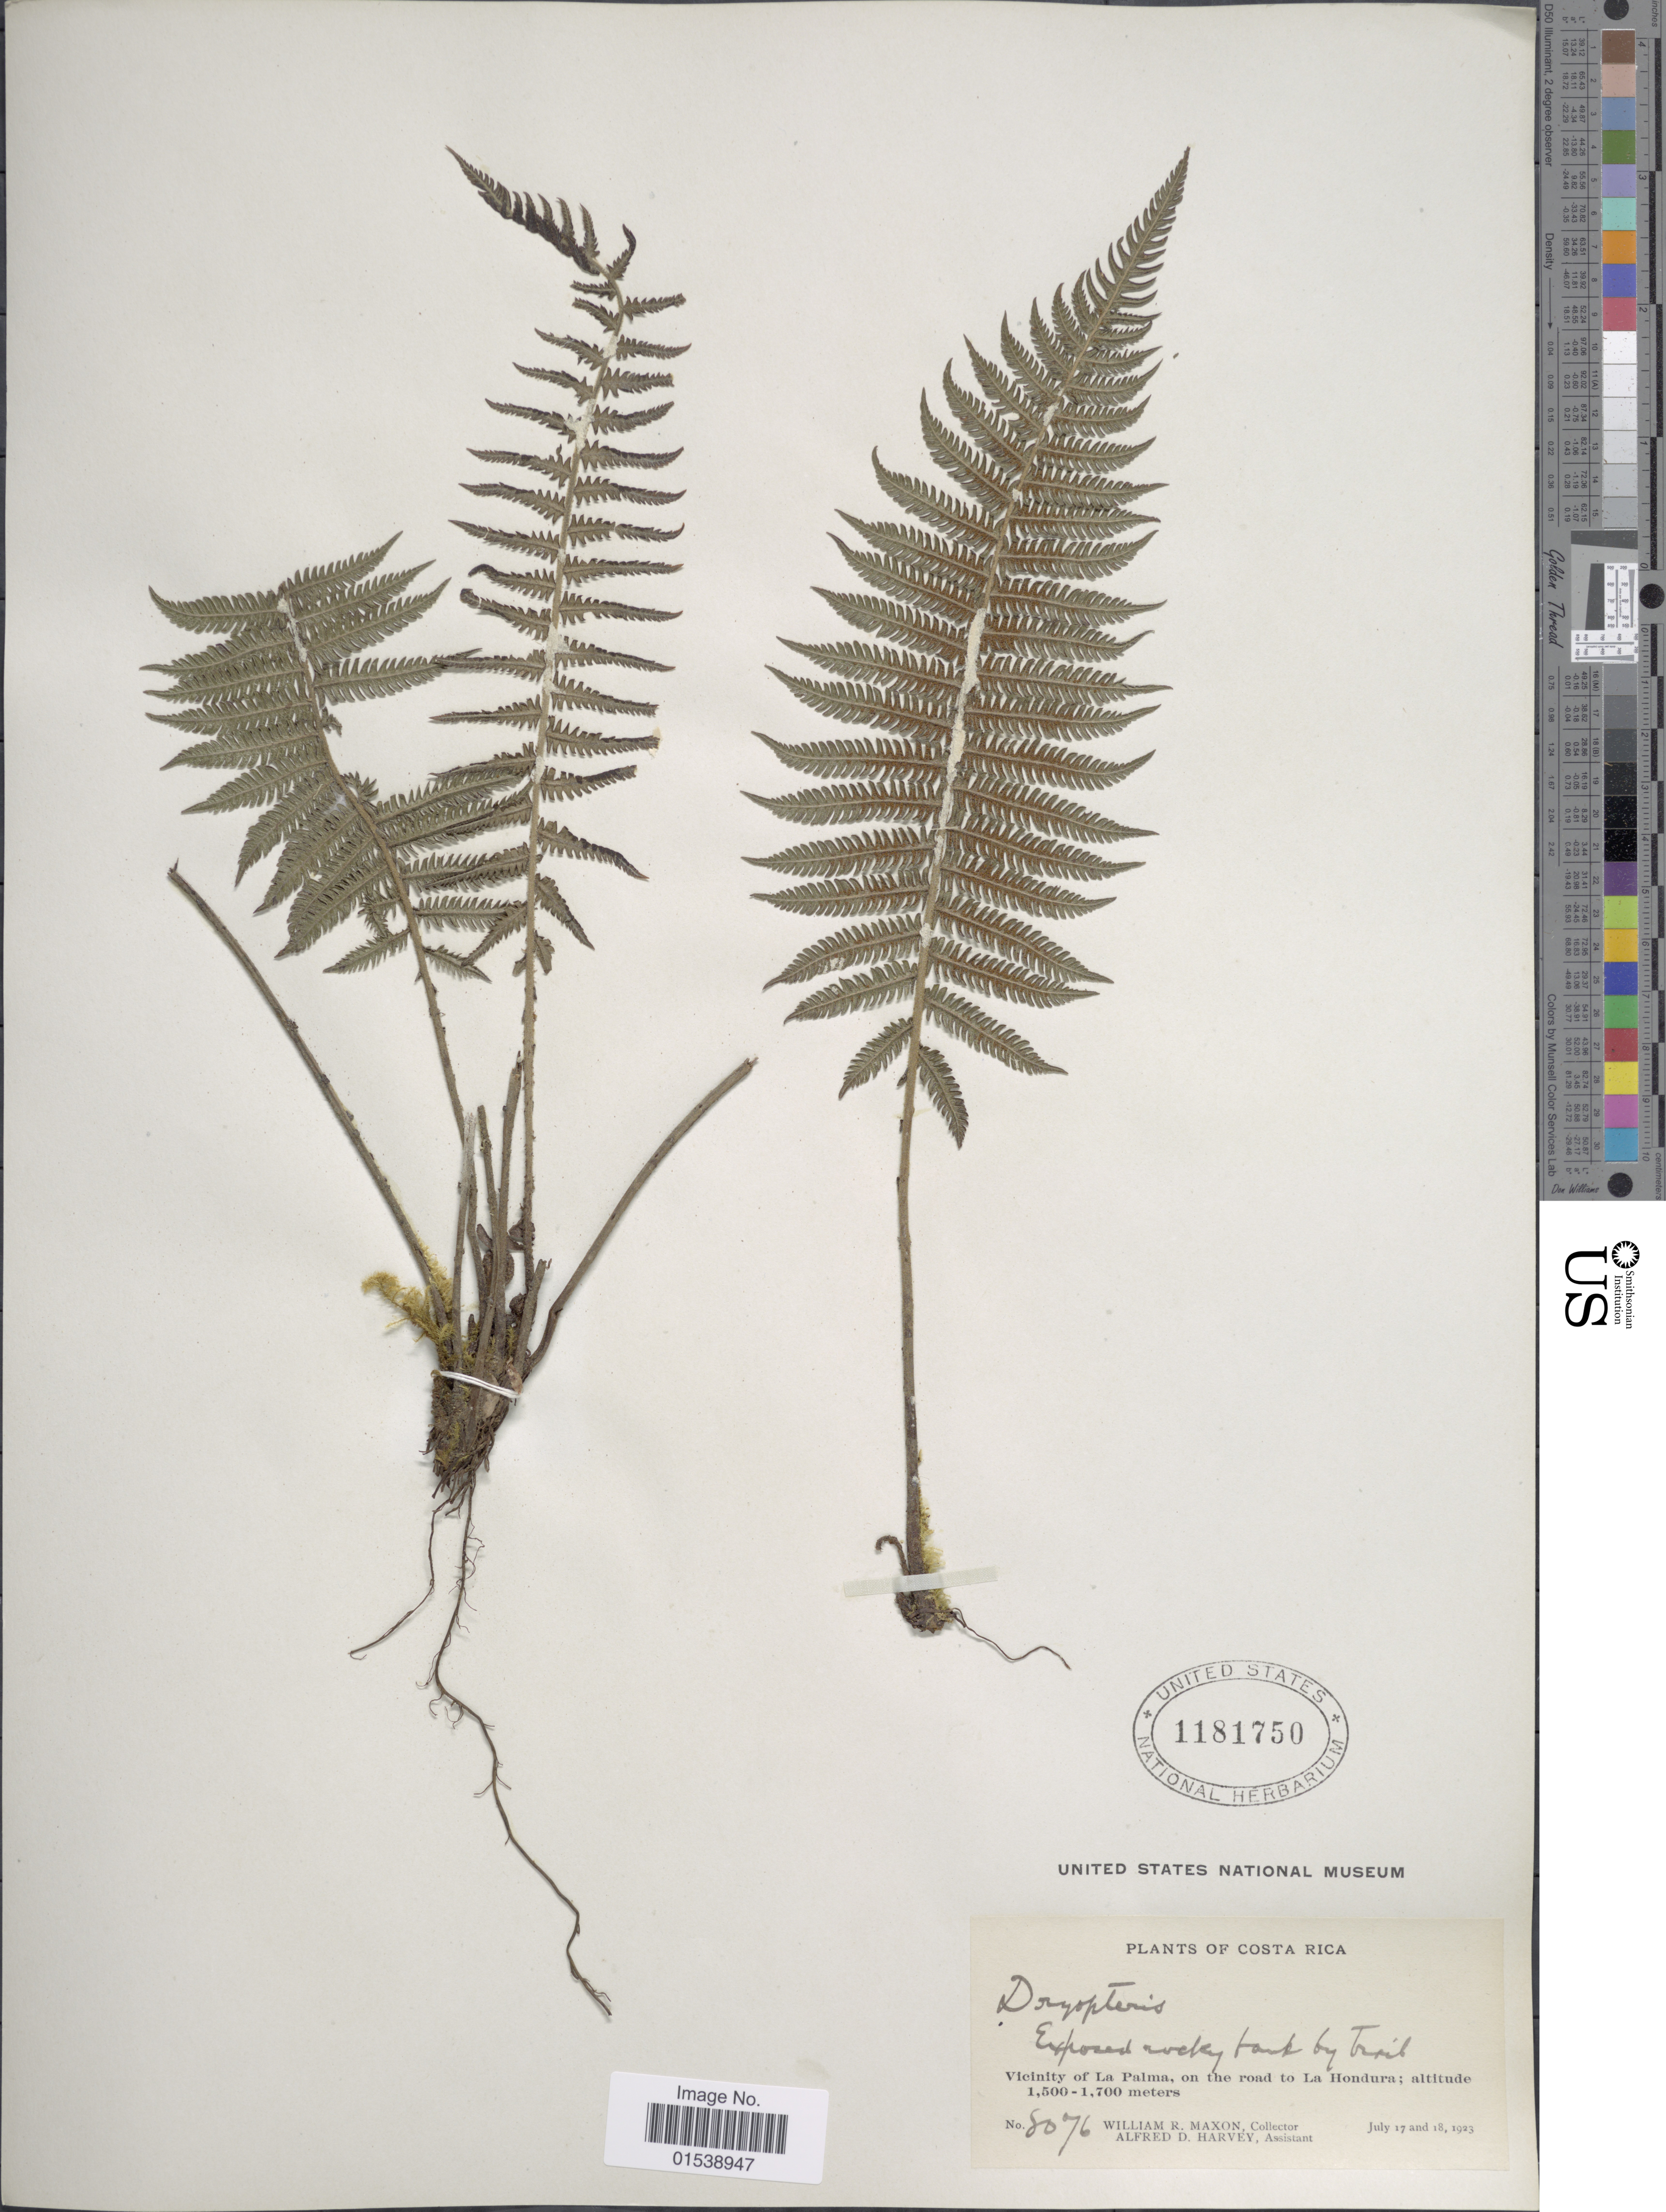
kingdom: Plantae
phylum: Tracheophyta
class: Polypodiopsida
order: Polypodiales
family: Thelypteridaceae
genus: Amauropelta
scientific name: Amauropelta rudis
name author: (Kunze) Pic. Serm.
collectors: W. R. Maxon & A. D. Harvey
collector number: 8076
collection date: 1923-07-17/1923-07-18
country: Costa Rica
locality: Vicinity of La Palma, on the road to La Hondura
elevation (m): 1500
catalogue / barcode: US 1181750